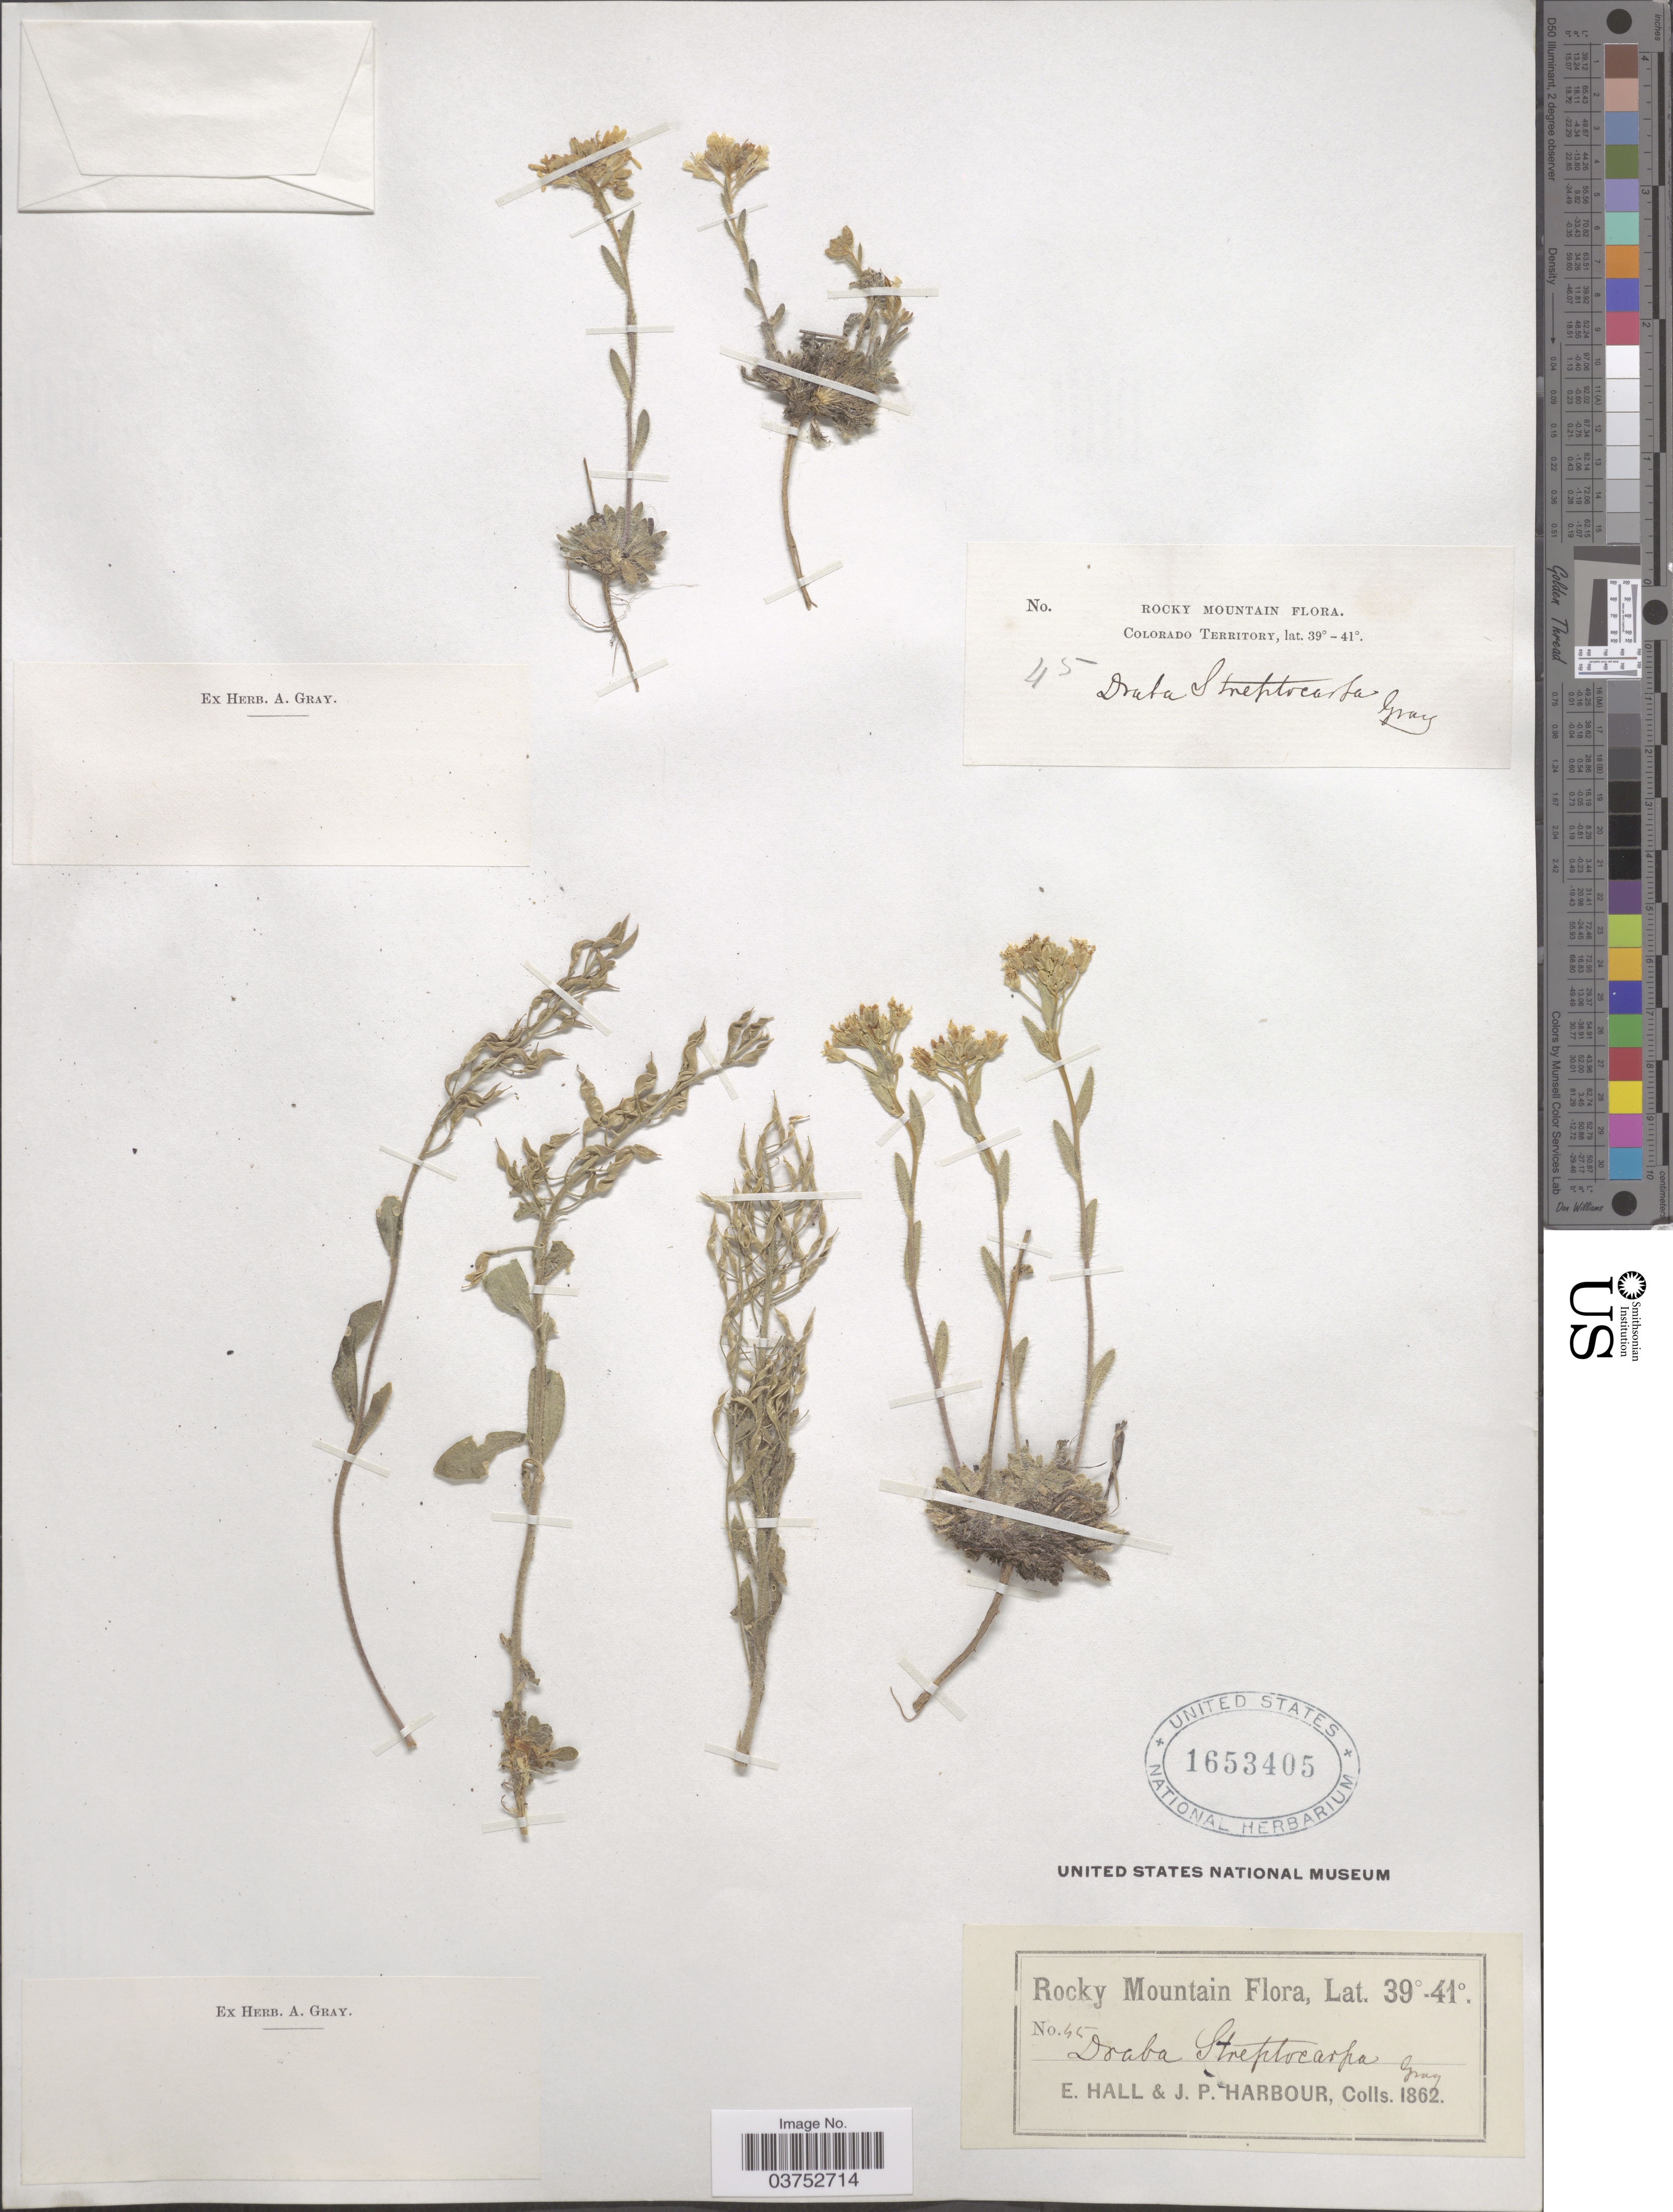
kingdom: Plantae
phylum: Tracheophyta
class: Magnoliopsida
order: Brassicales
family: Brassicaceae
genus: Draba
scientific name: Draba streptocarpa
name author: A. Gray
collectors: E. Hall & J. Harbour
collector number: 45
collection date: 1862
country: United States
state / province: Colorado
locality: Rocky Mountain.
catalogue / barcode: US 1653405